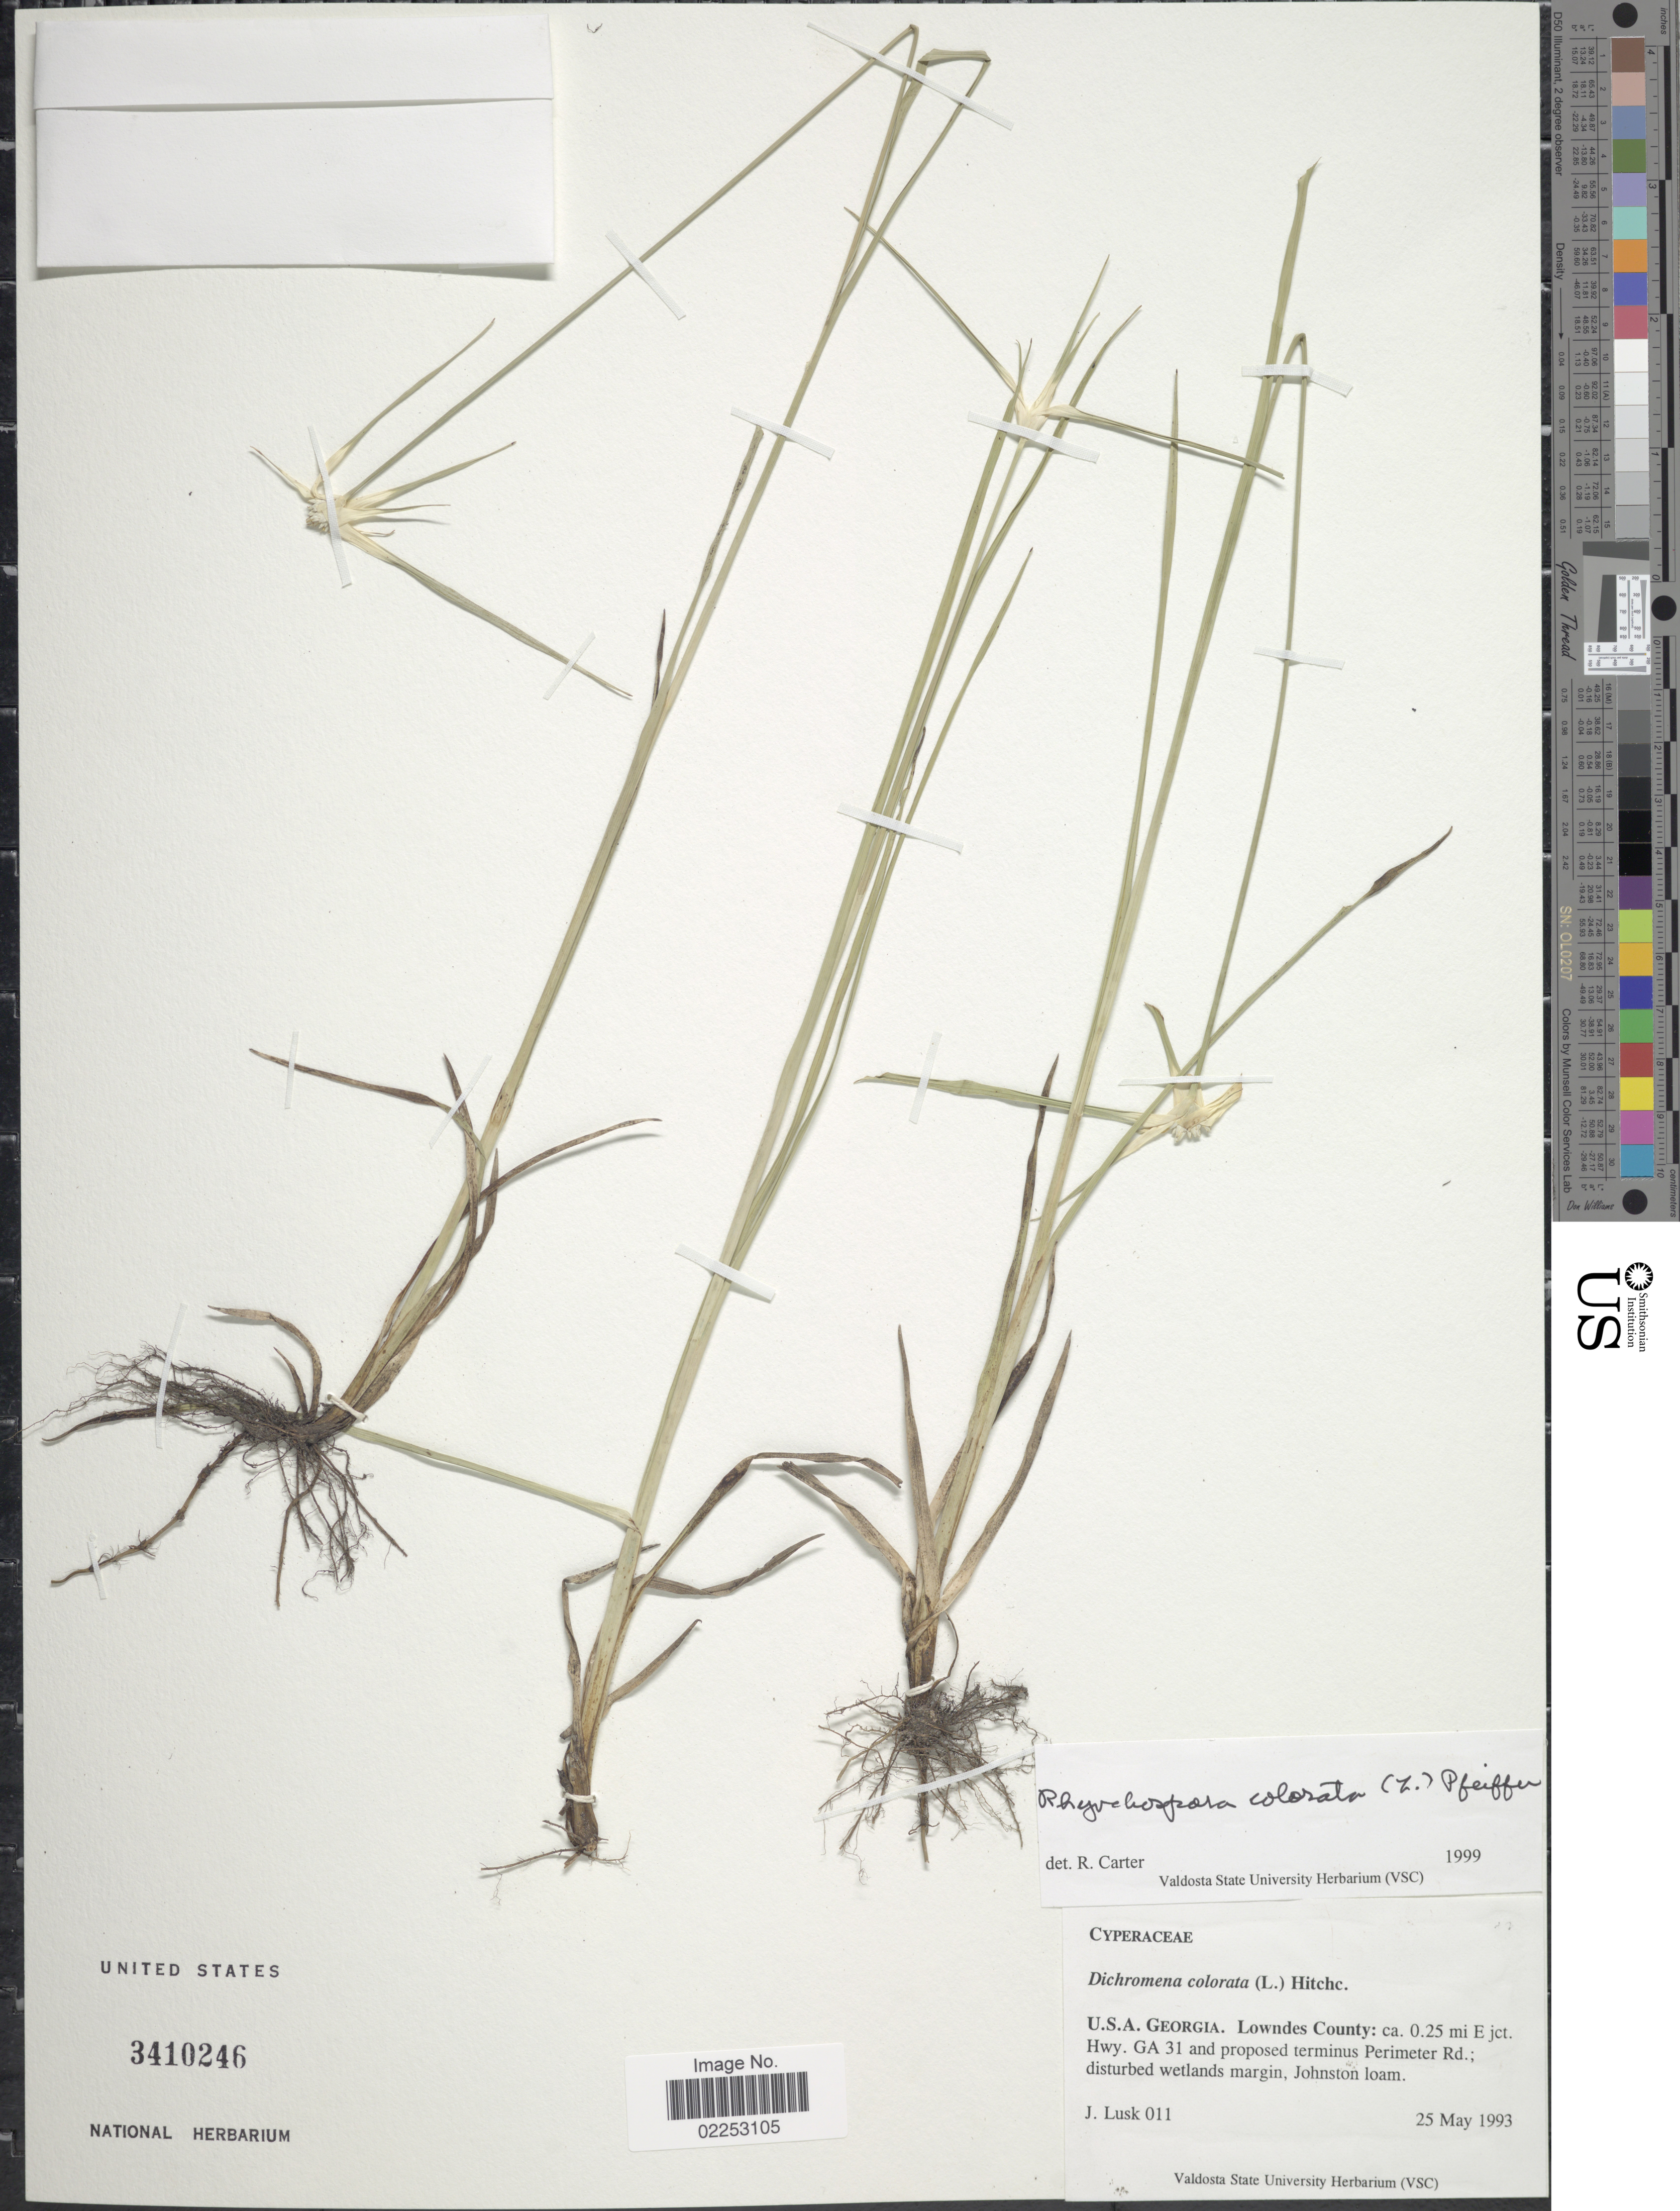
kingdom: Plantae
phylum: Tracheophyta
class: Liliopsida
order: Poales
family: Cyperaceae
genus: Rhynchospora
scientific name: Rhynchospora colorata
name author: (L.) H. Pfeiff.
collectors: J. Lusk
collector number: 011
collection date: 1993-05-25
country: United States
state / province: Georgia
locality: Lowndes County: ca. 0.25 mi E jct. Hwy. GA 31 and proposed terminus Perimeter Rd.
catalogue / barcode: US 3410246